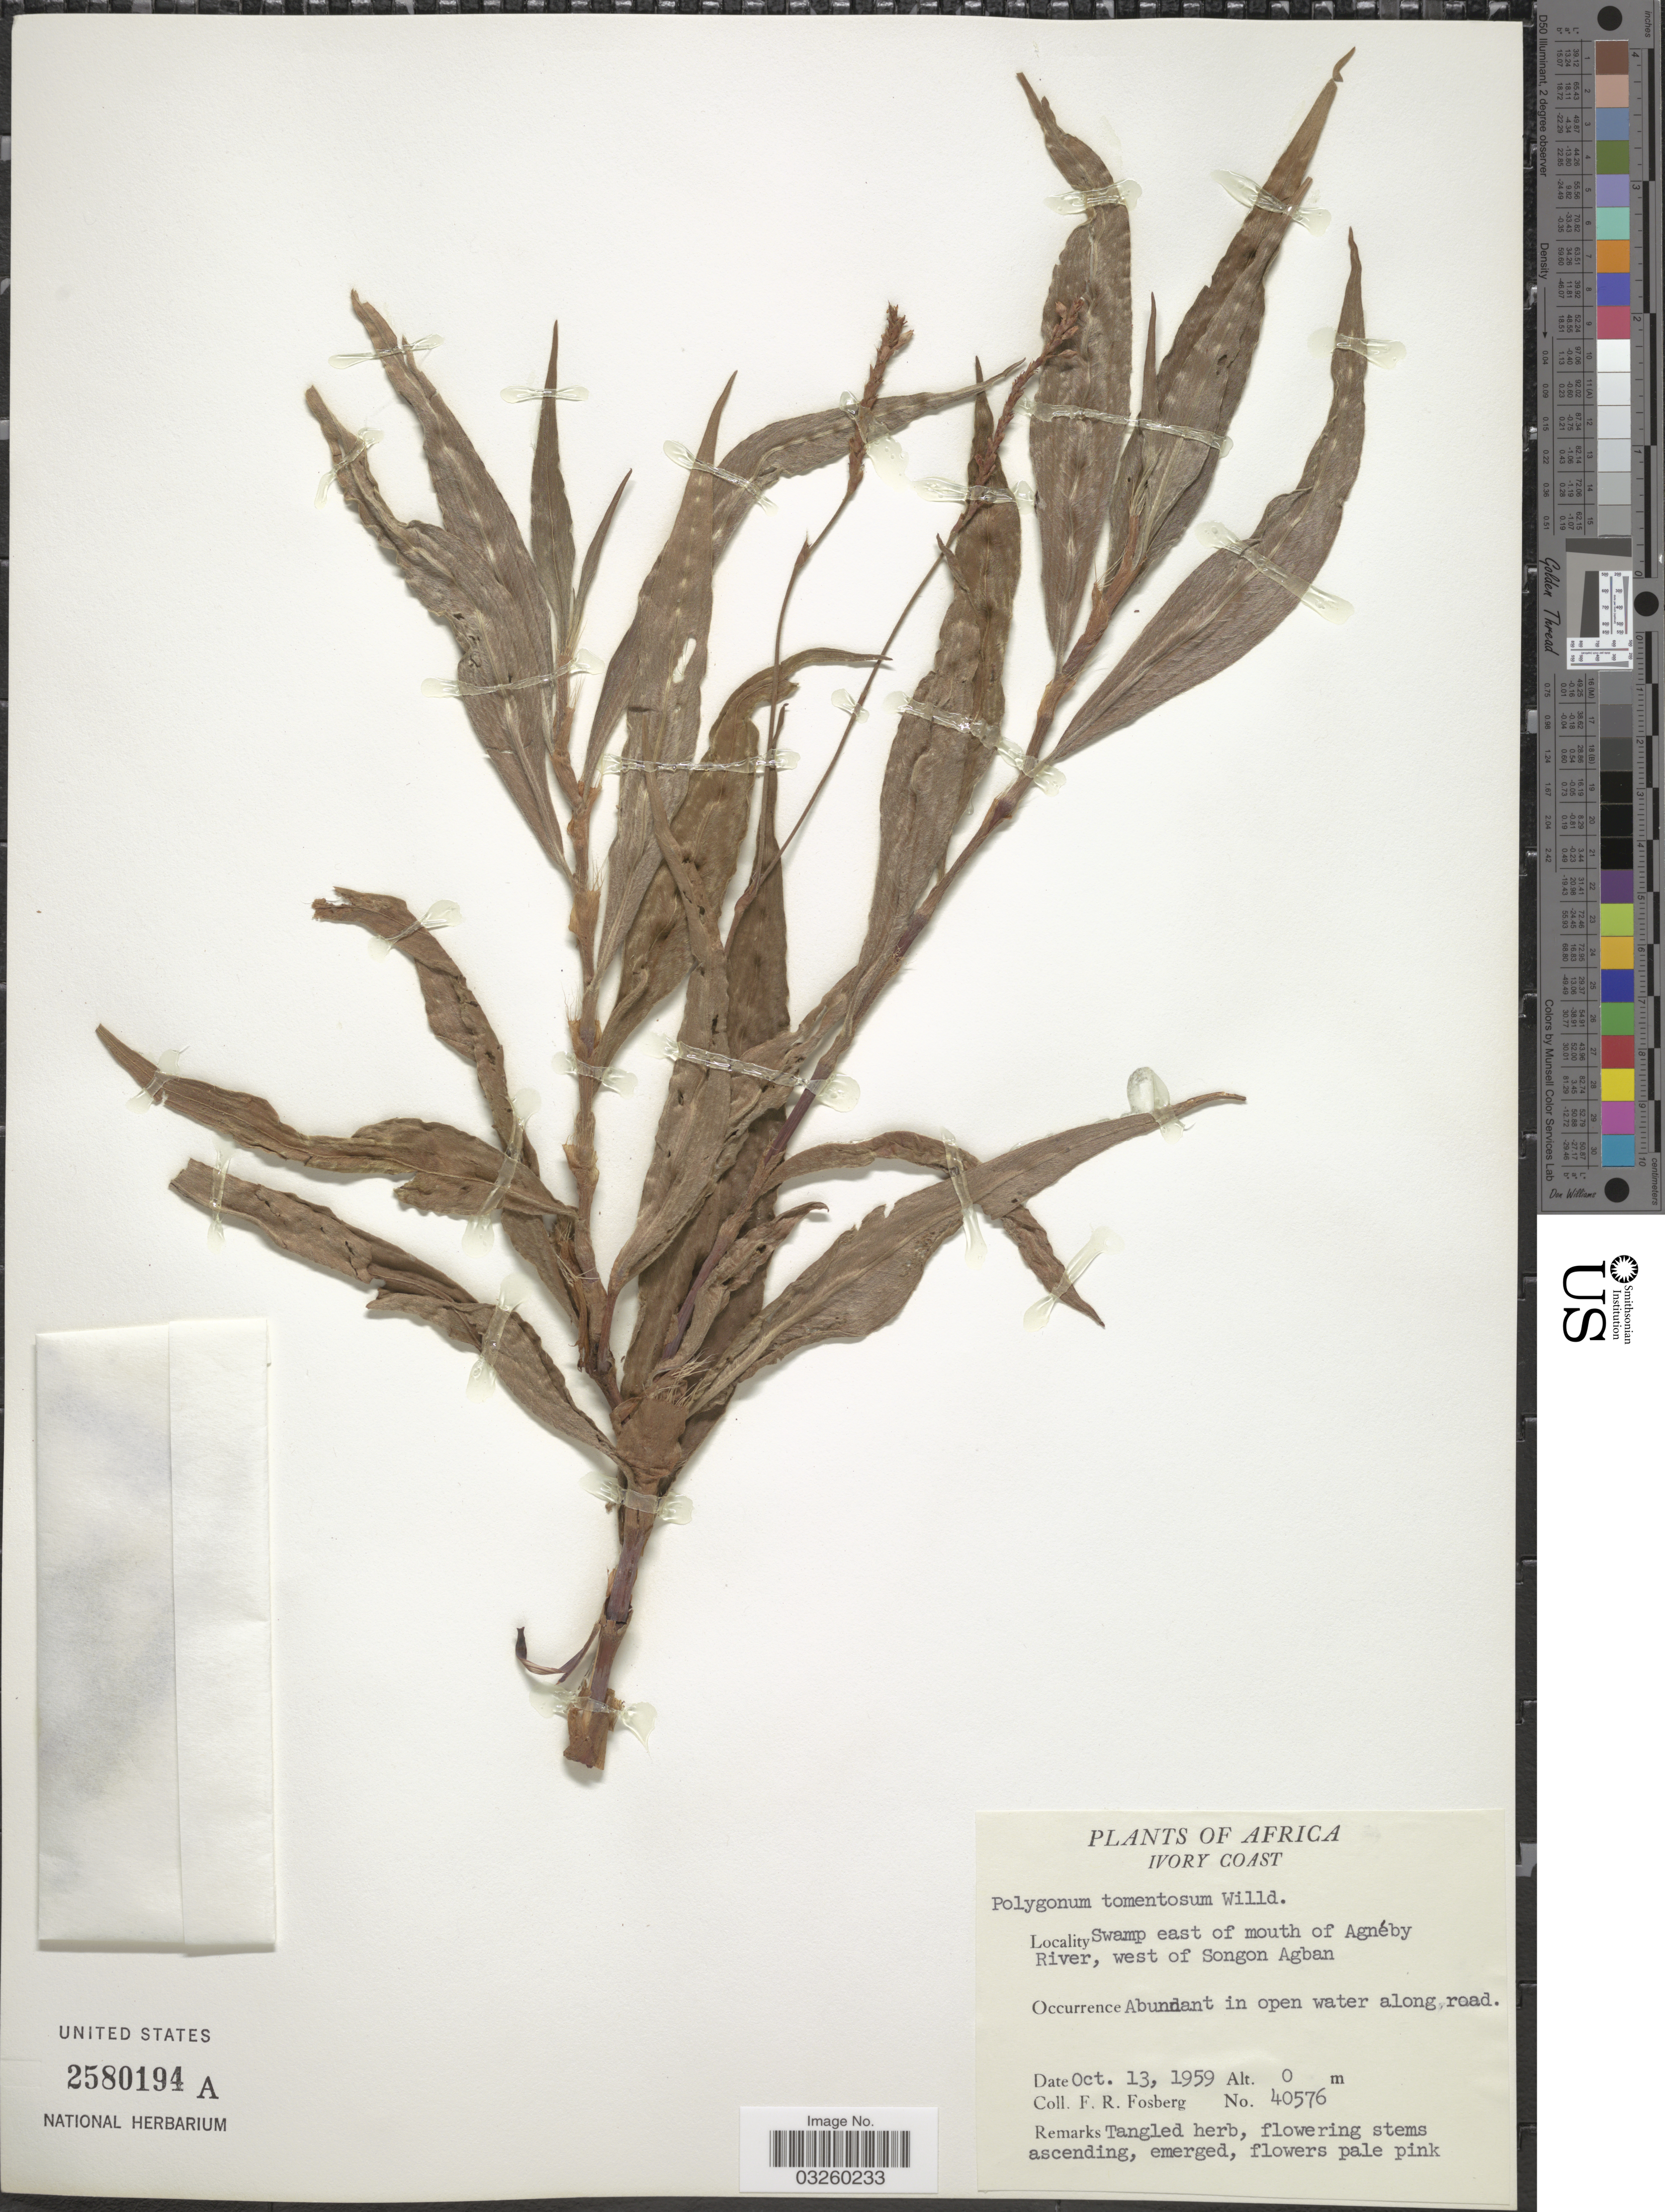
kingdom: Plantae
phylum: Tracheophyta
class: Magnoliopsida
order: Caryophyllales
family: Polygonaceae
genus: Polygonum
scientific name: Polygonum tomentosum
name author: Willd.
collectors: F. R. Fosberg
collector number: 40576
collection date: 1959-10-13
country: Ivory Coast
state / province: Lagunes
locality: Swamp east of mouth of Agnéby River, west of Songon Agban. Agnébi.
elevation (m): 0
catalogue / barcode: US 2580194A